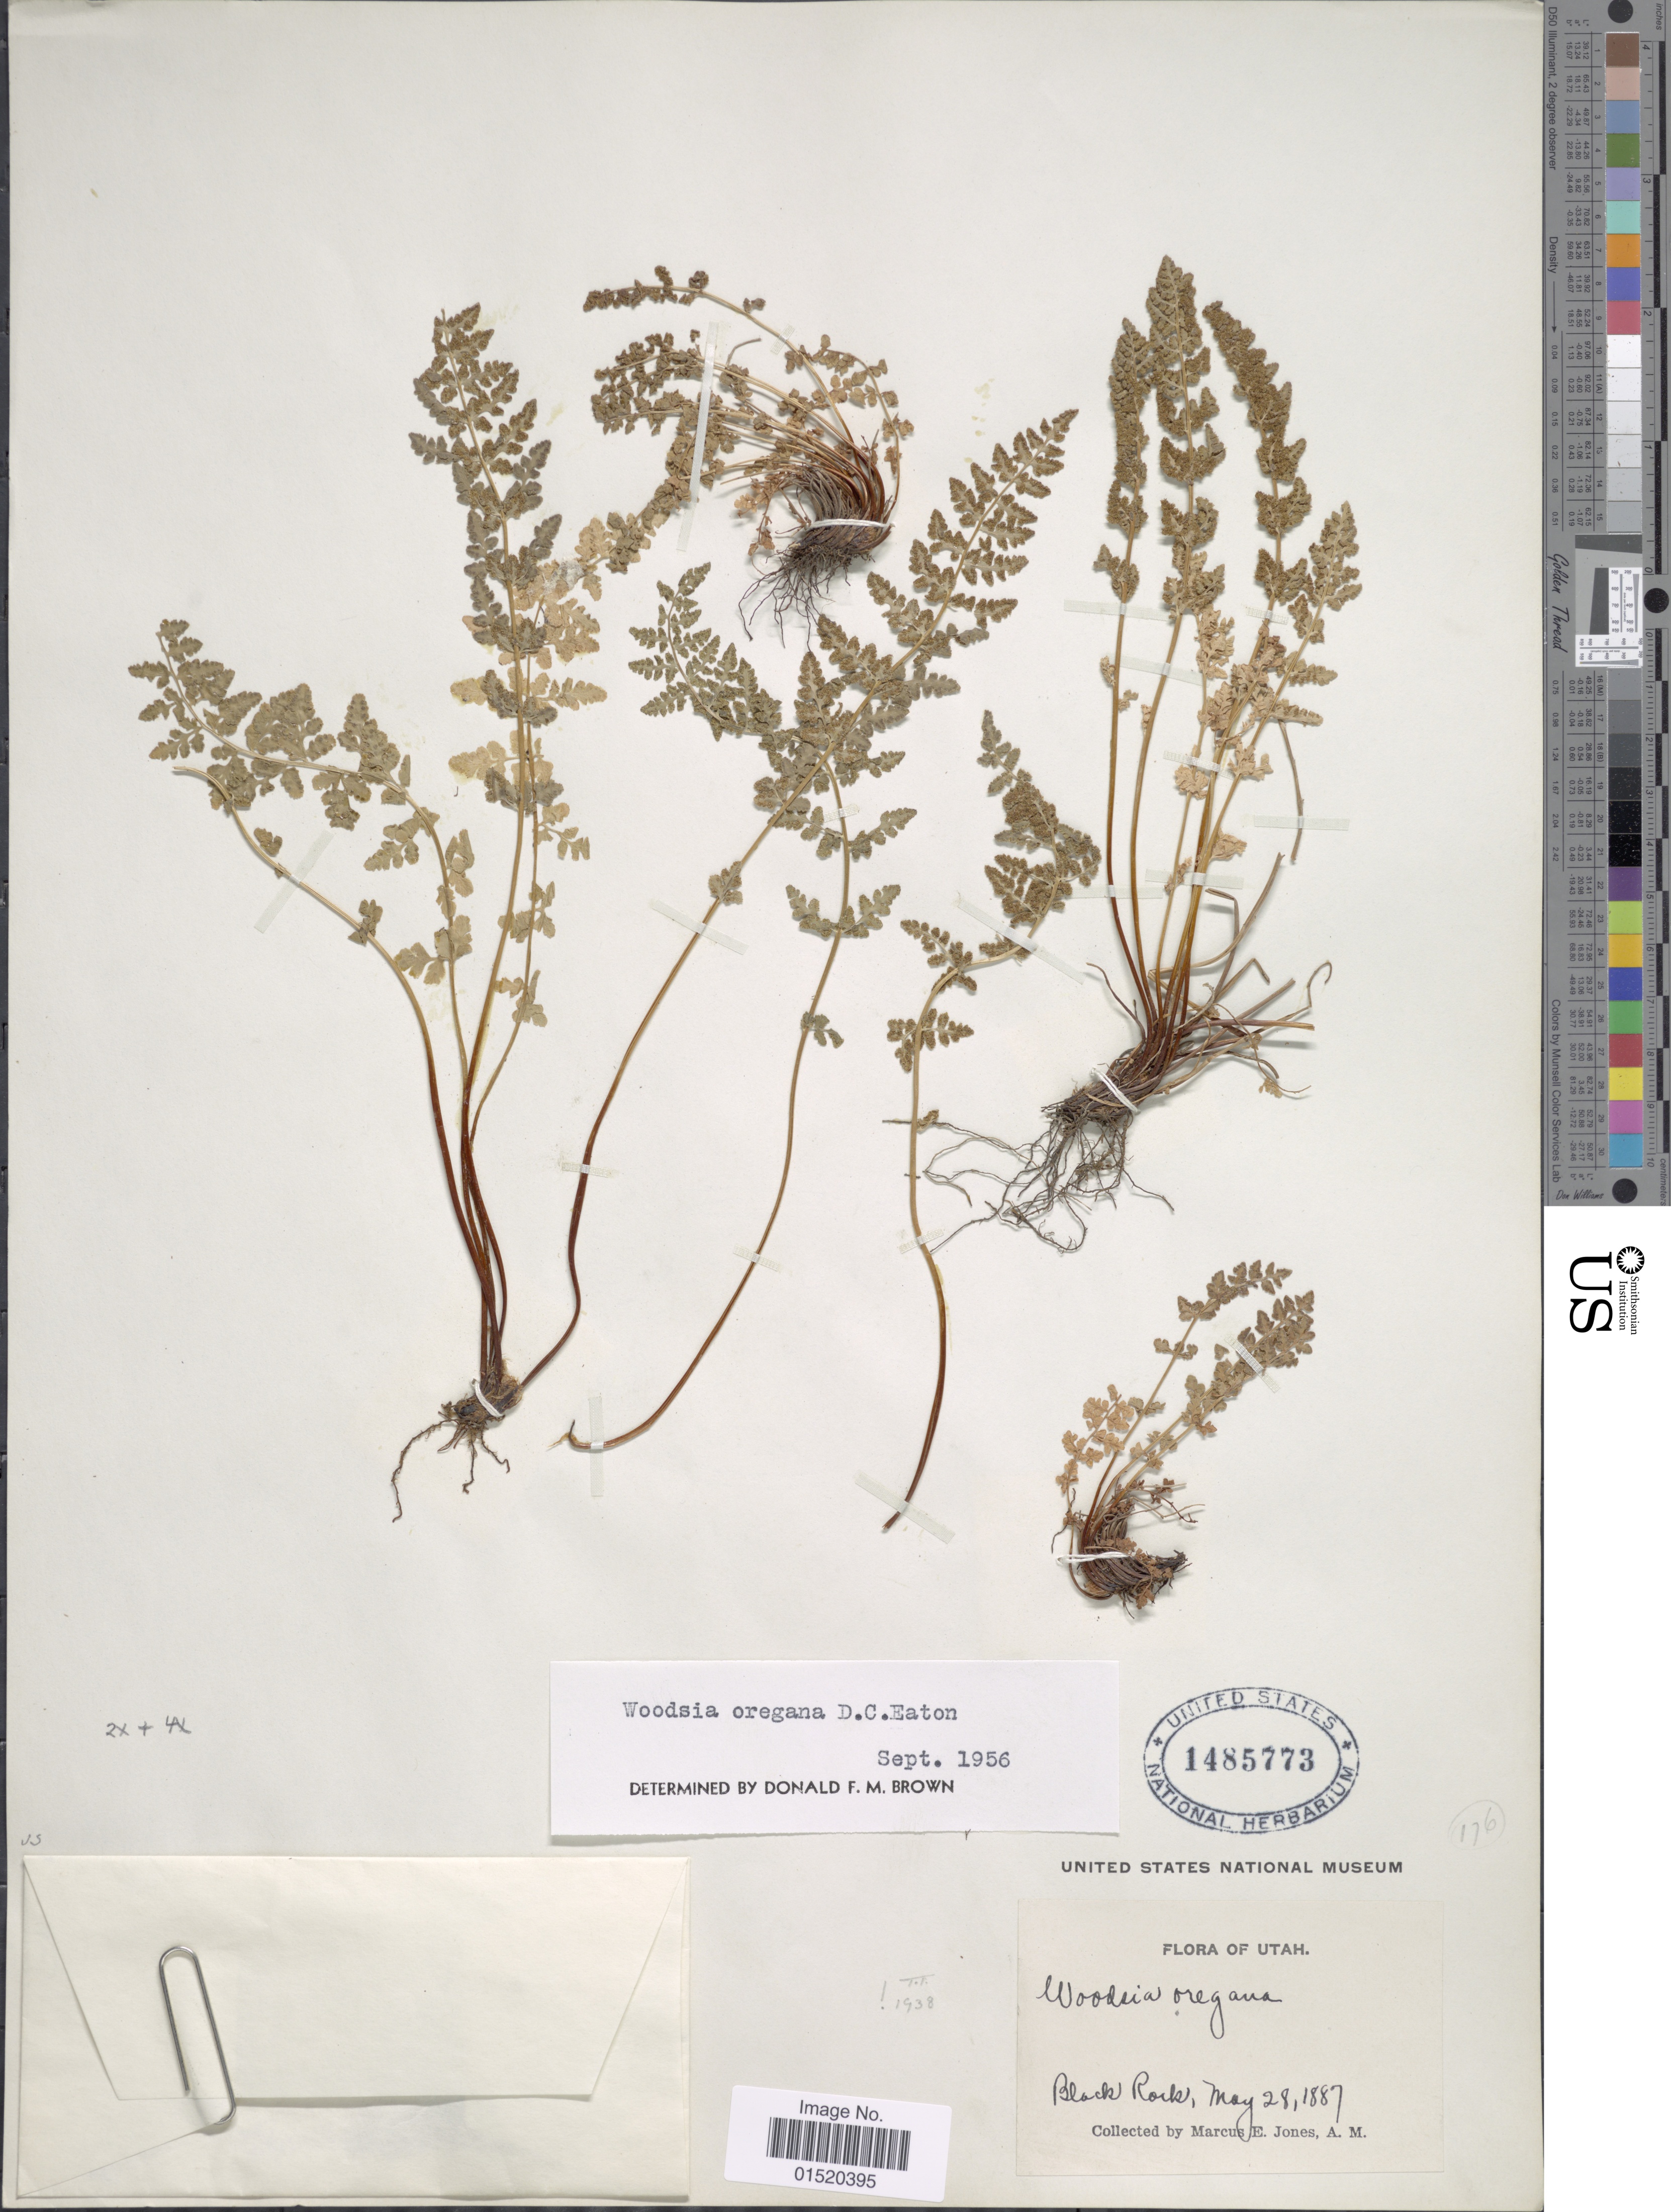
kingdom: Plantae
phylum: Tracheophyta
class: Polypodiopsida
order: Polypodiales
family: Woodsiaceae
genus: Woodsia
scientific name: Woodsia oregana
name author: D.C. Eaton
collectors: M. E. Jones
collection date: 1887-05-28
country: United States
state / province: Utah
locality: Black Rocks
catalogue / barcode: US 1485773